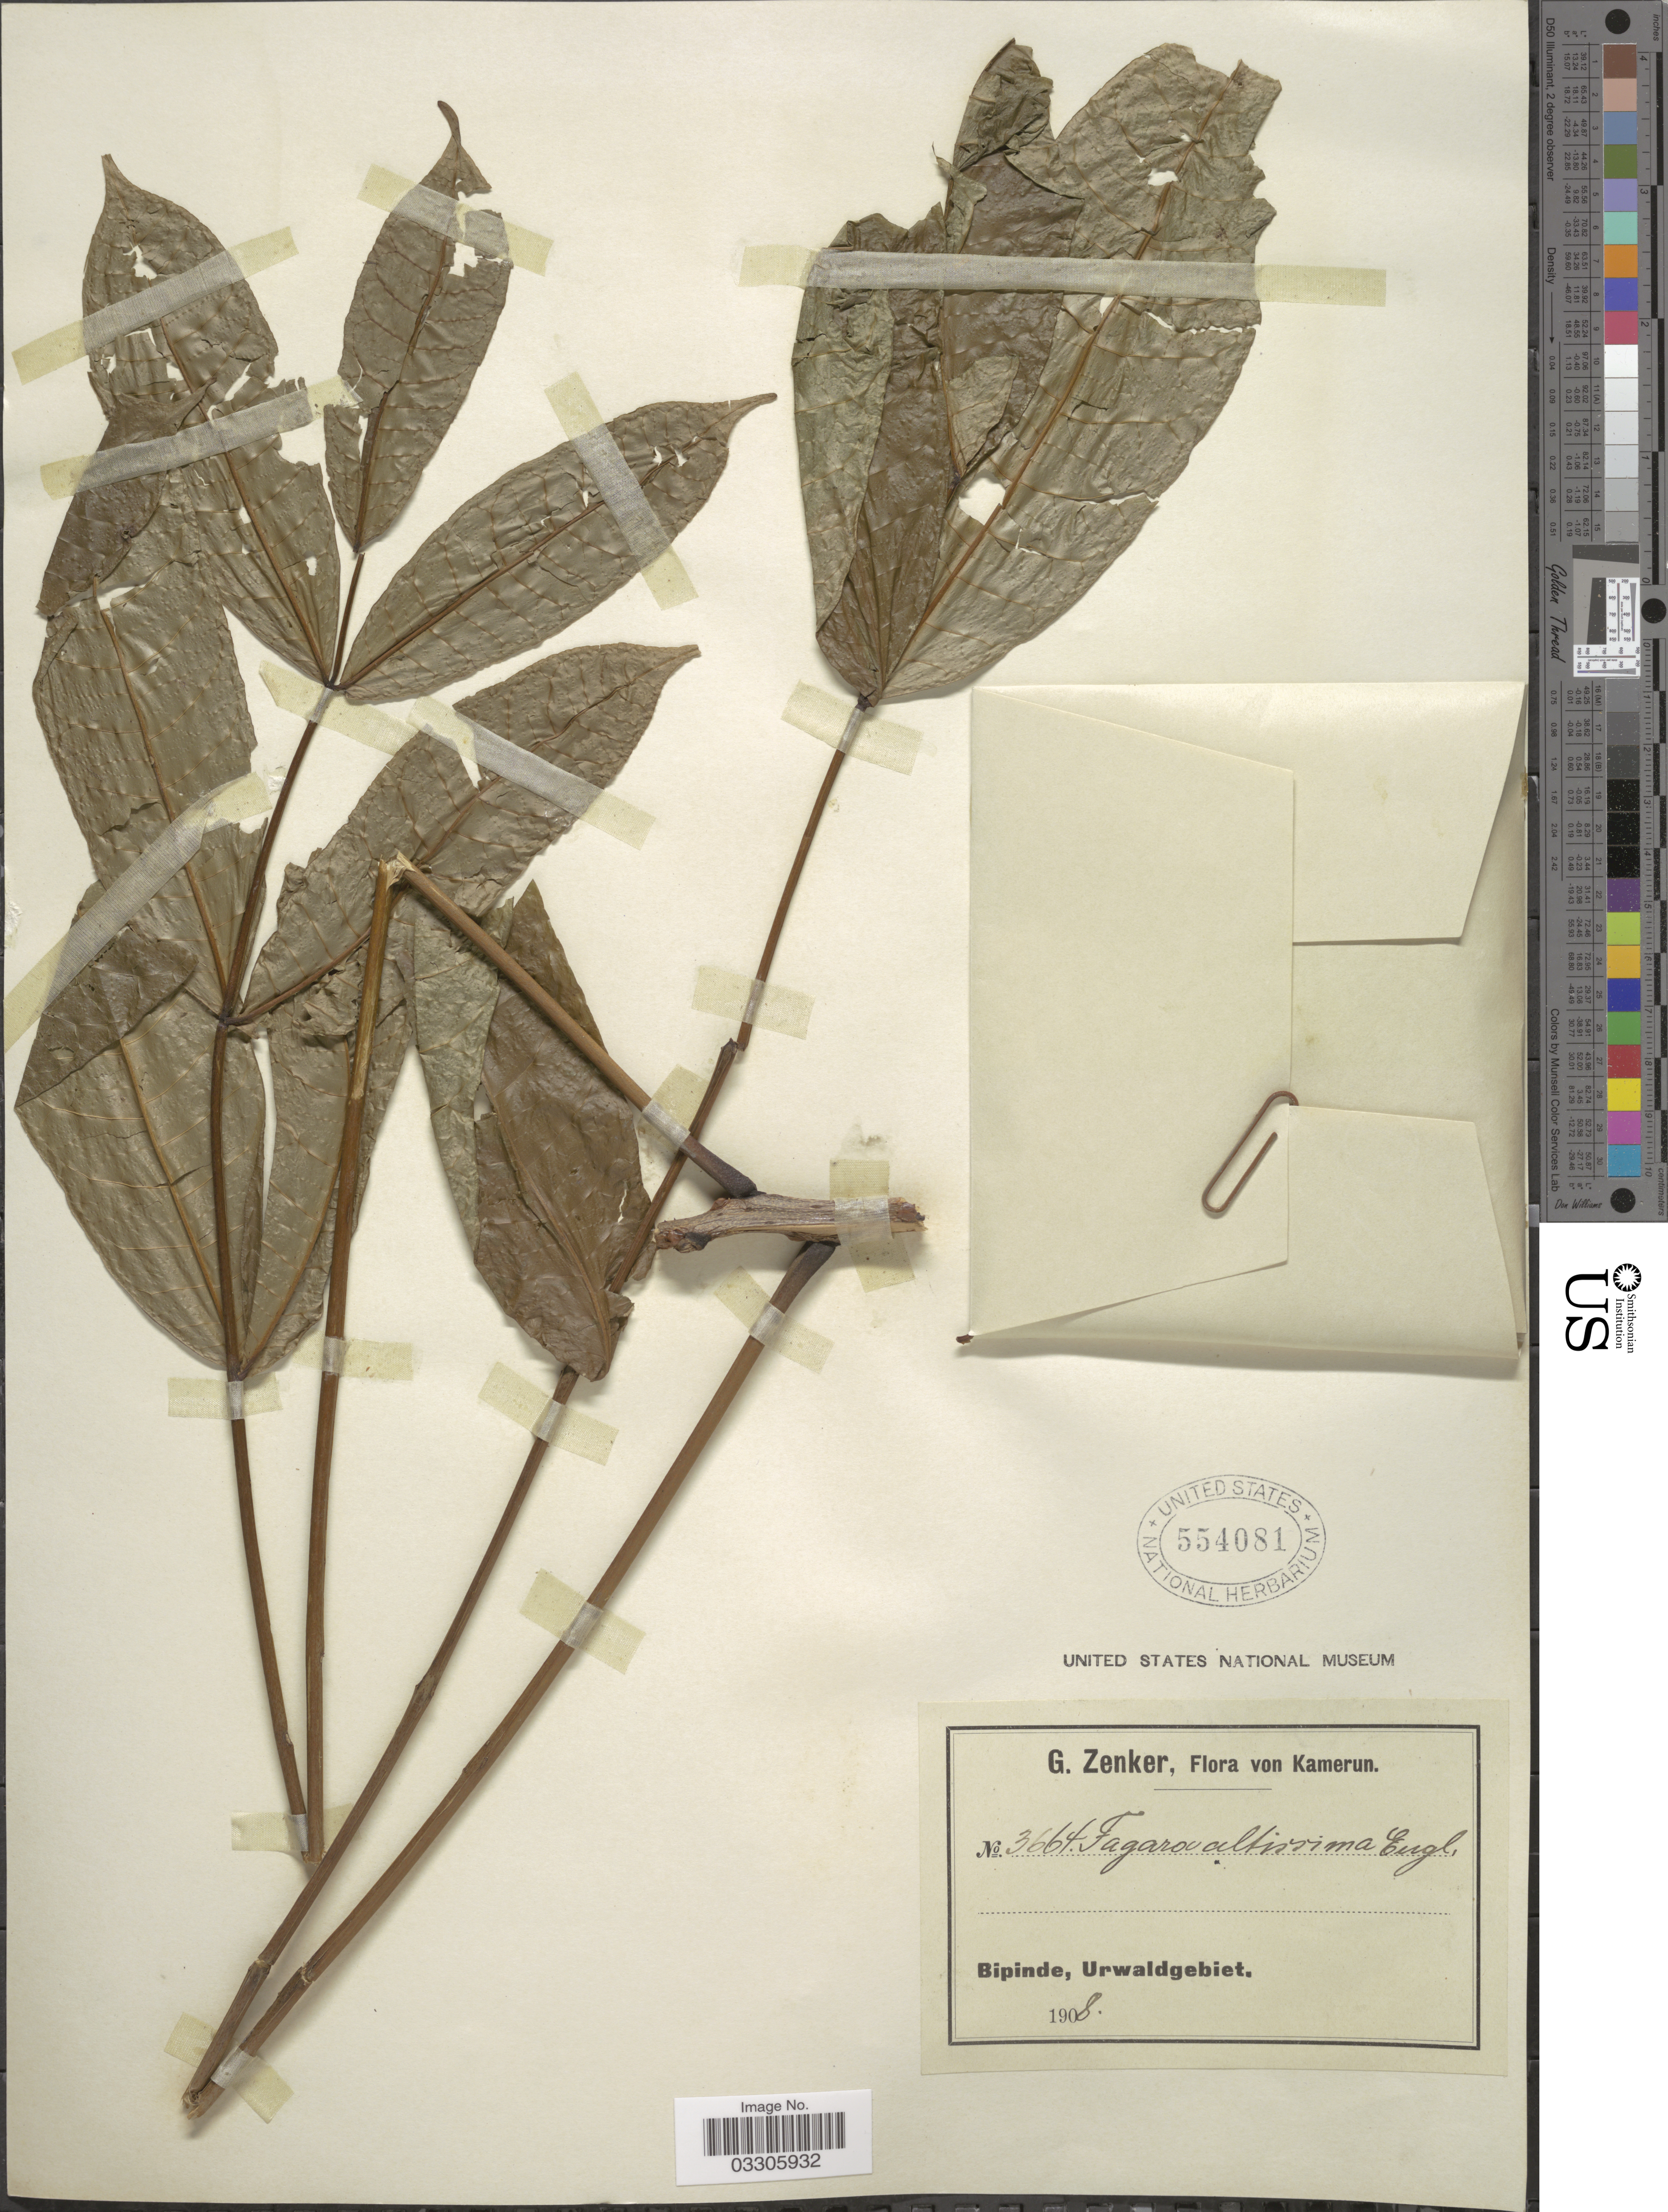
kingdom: Plantae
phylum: Tracheophyta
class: Magnoliopsida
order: Sapindales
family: Rutaceae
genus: Fagara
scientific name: Fagara altissima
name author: Engl.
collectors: G. A. Zenker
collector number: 3664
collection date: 1908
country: Cameroon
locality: Kamerun, Bipinde, Urwaldgebiet.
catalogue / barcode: US 554081